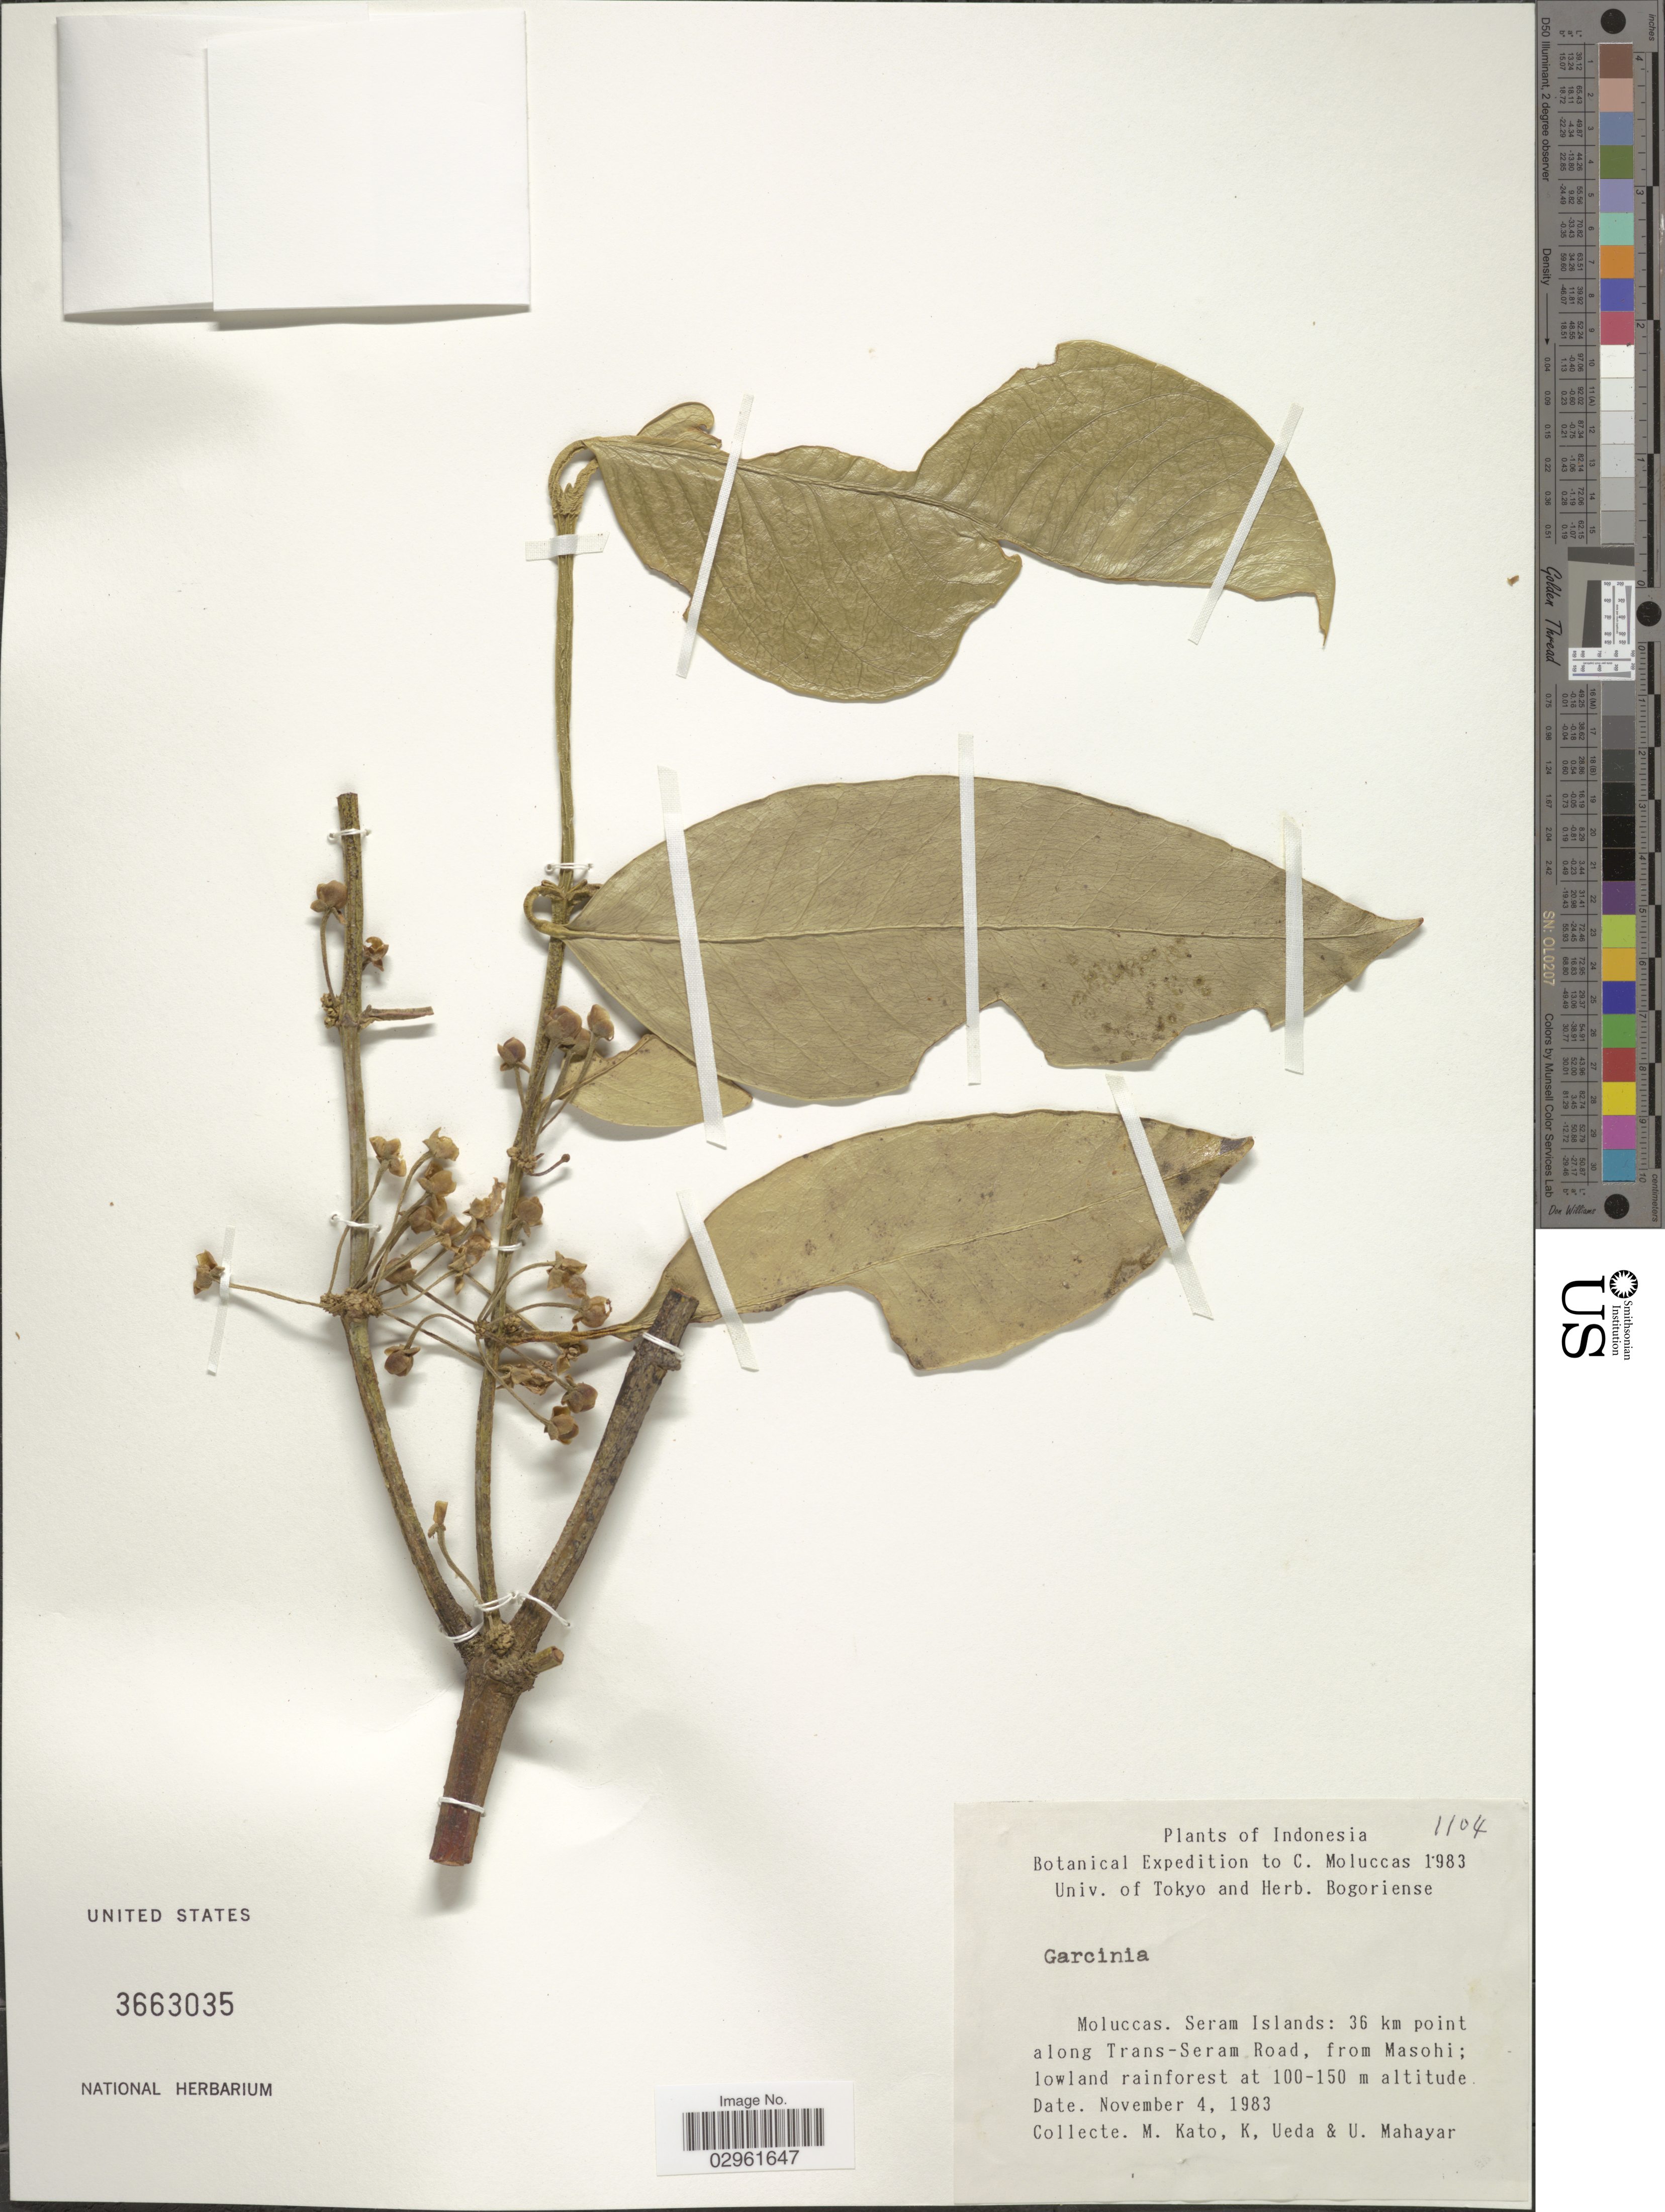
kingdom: Plantae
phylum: Tracheophyta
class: Magnoliopsida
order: Malpighiales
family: Clusiaceae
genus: Garcinia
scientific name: Garcinia sp.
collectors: M. Kato, K. Ueda & U. Mahayar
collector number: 1104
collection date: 1983-11-04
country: Indonesia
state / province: Maluku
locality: Moluccas. Seram Islands: 36 km point along Trans-Seram Road, from Masohi.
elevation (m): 100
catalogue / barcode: US 3663035